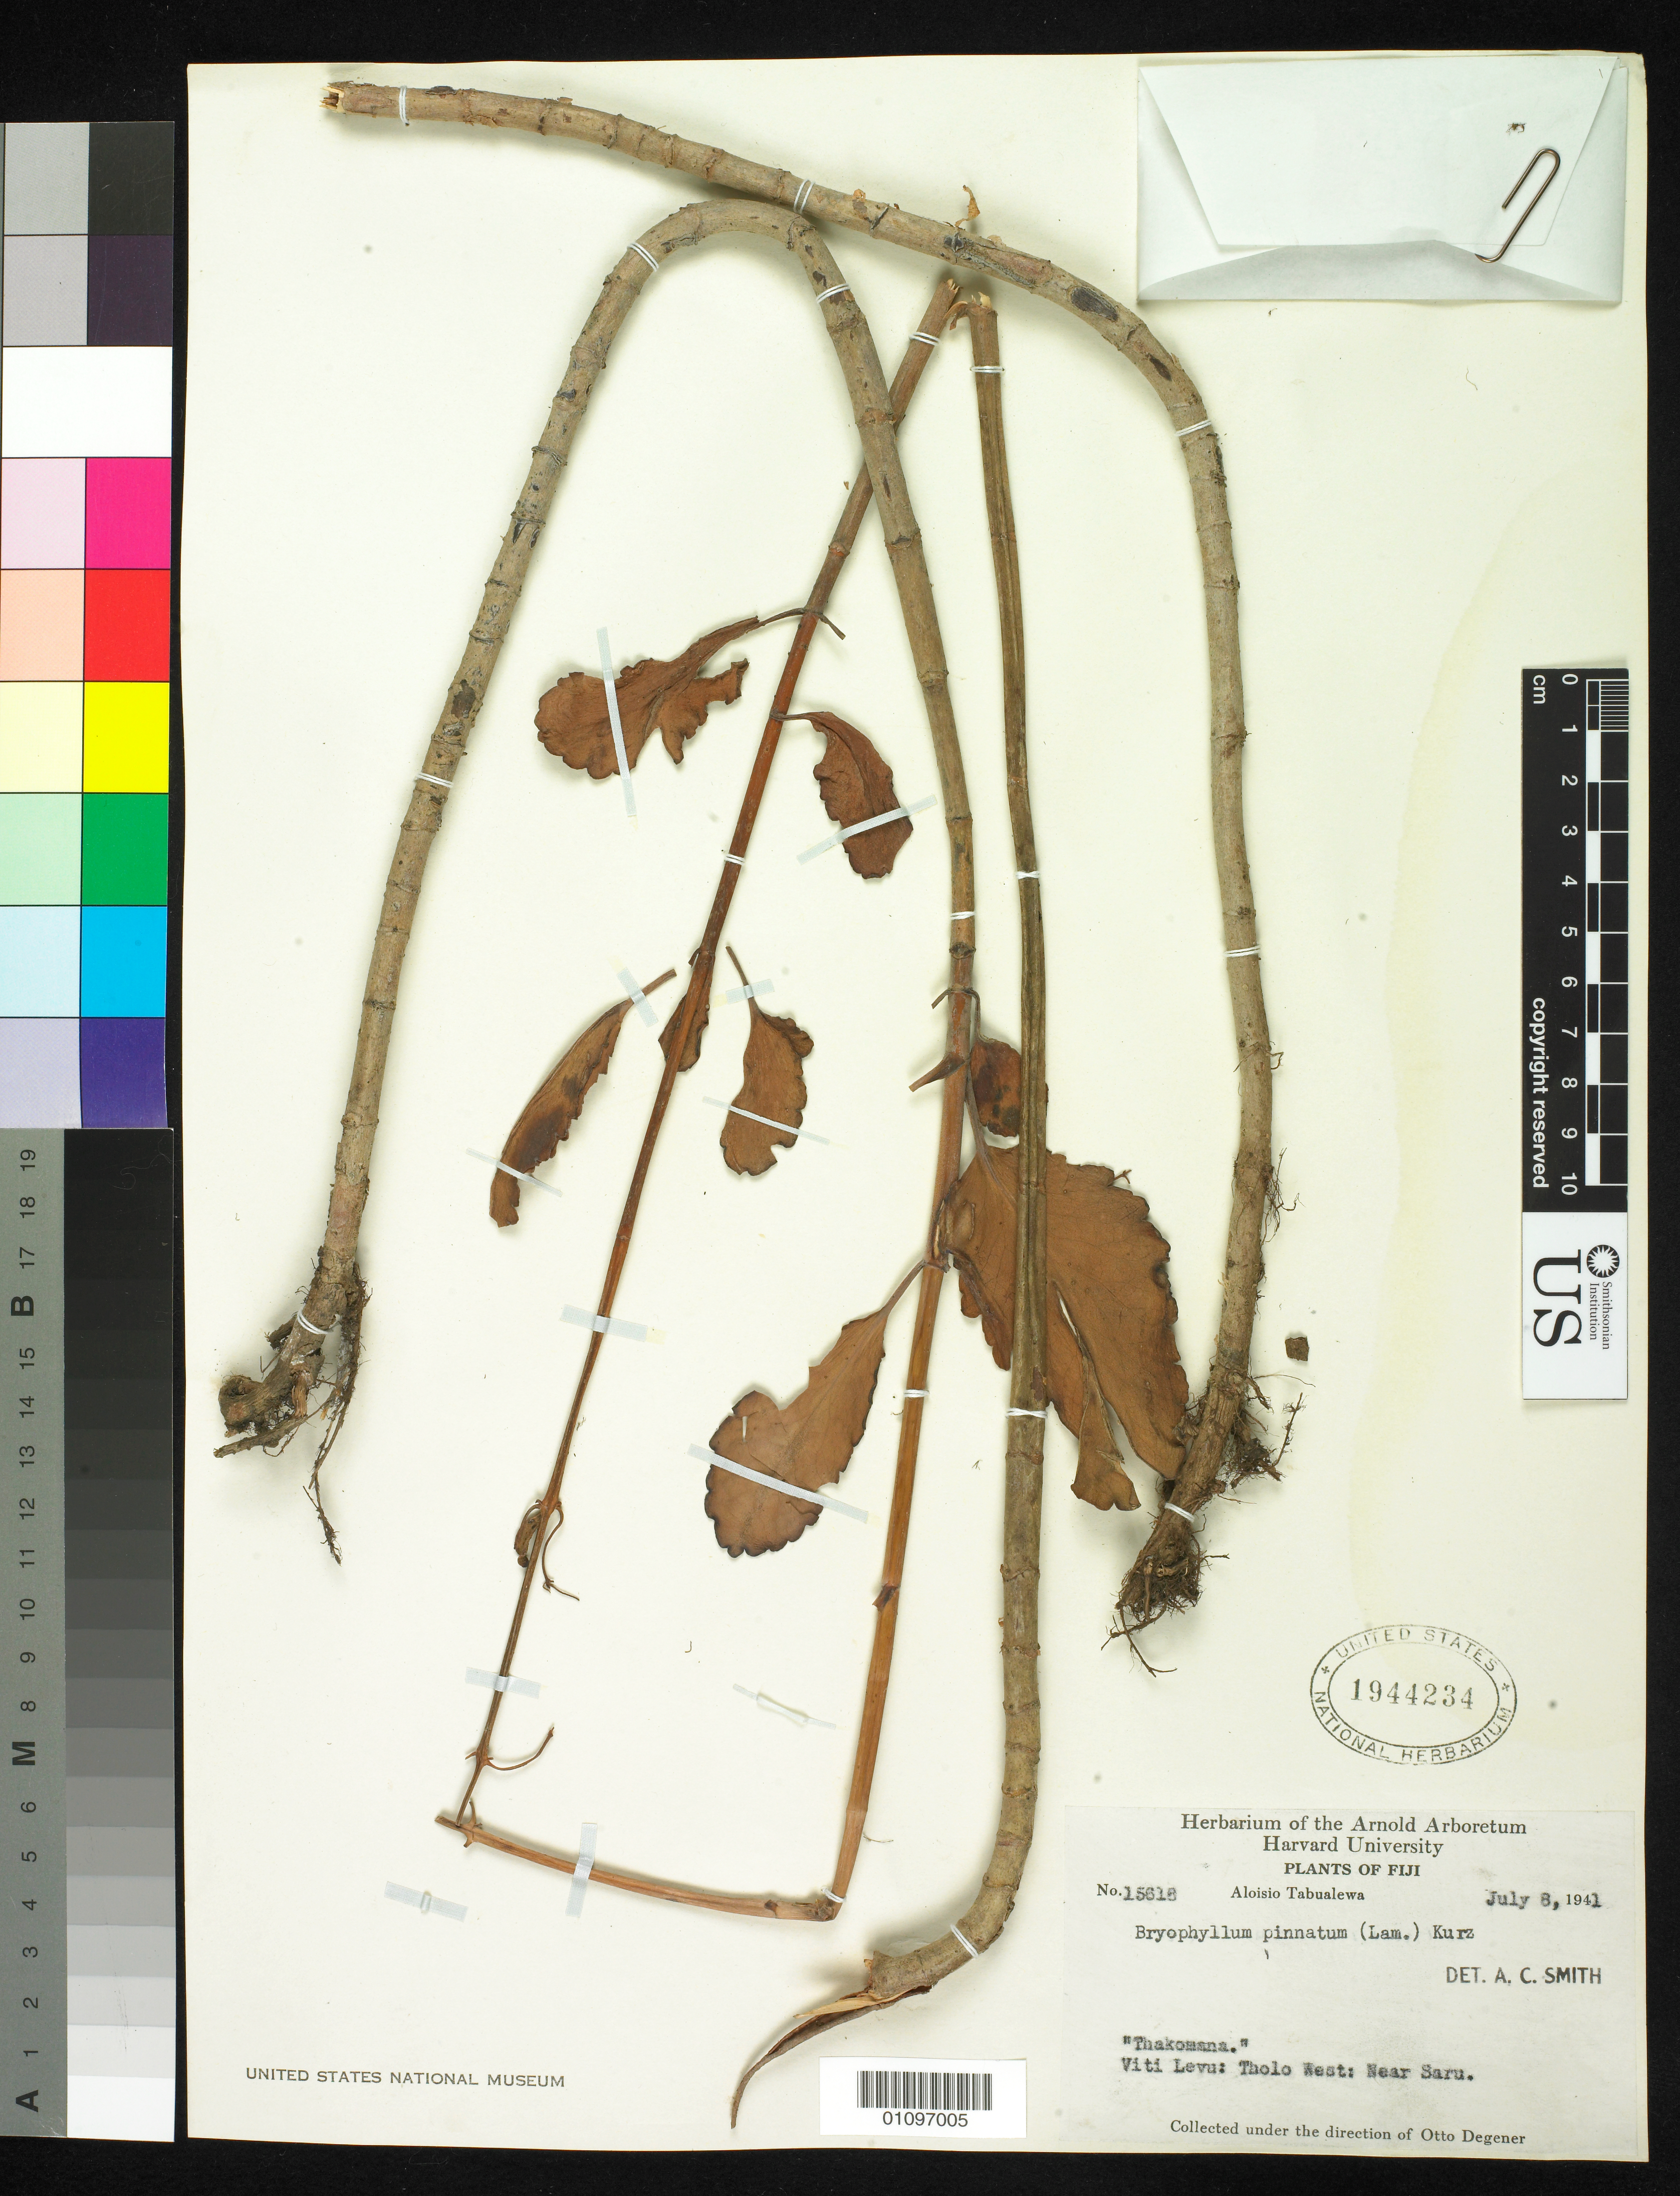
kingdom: Plantae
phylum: Tracheophyta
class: Magnoliopsida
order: Saxifragales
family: Crassulaceae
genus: Bryophyllum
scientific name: Bryophyllum pinnatum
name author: (Lam.) Oken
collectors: A. Tabualewa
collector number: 15618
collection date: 1941-07-08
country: Fiji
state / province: Tholo West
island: Viti Levu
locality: Near Saru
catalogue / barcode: US 1944234